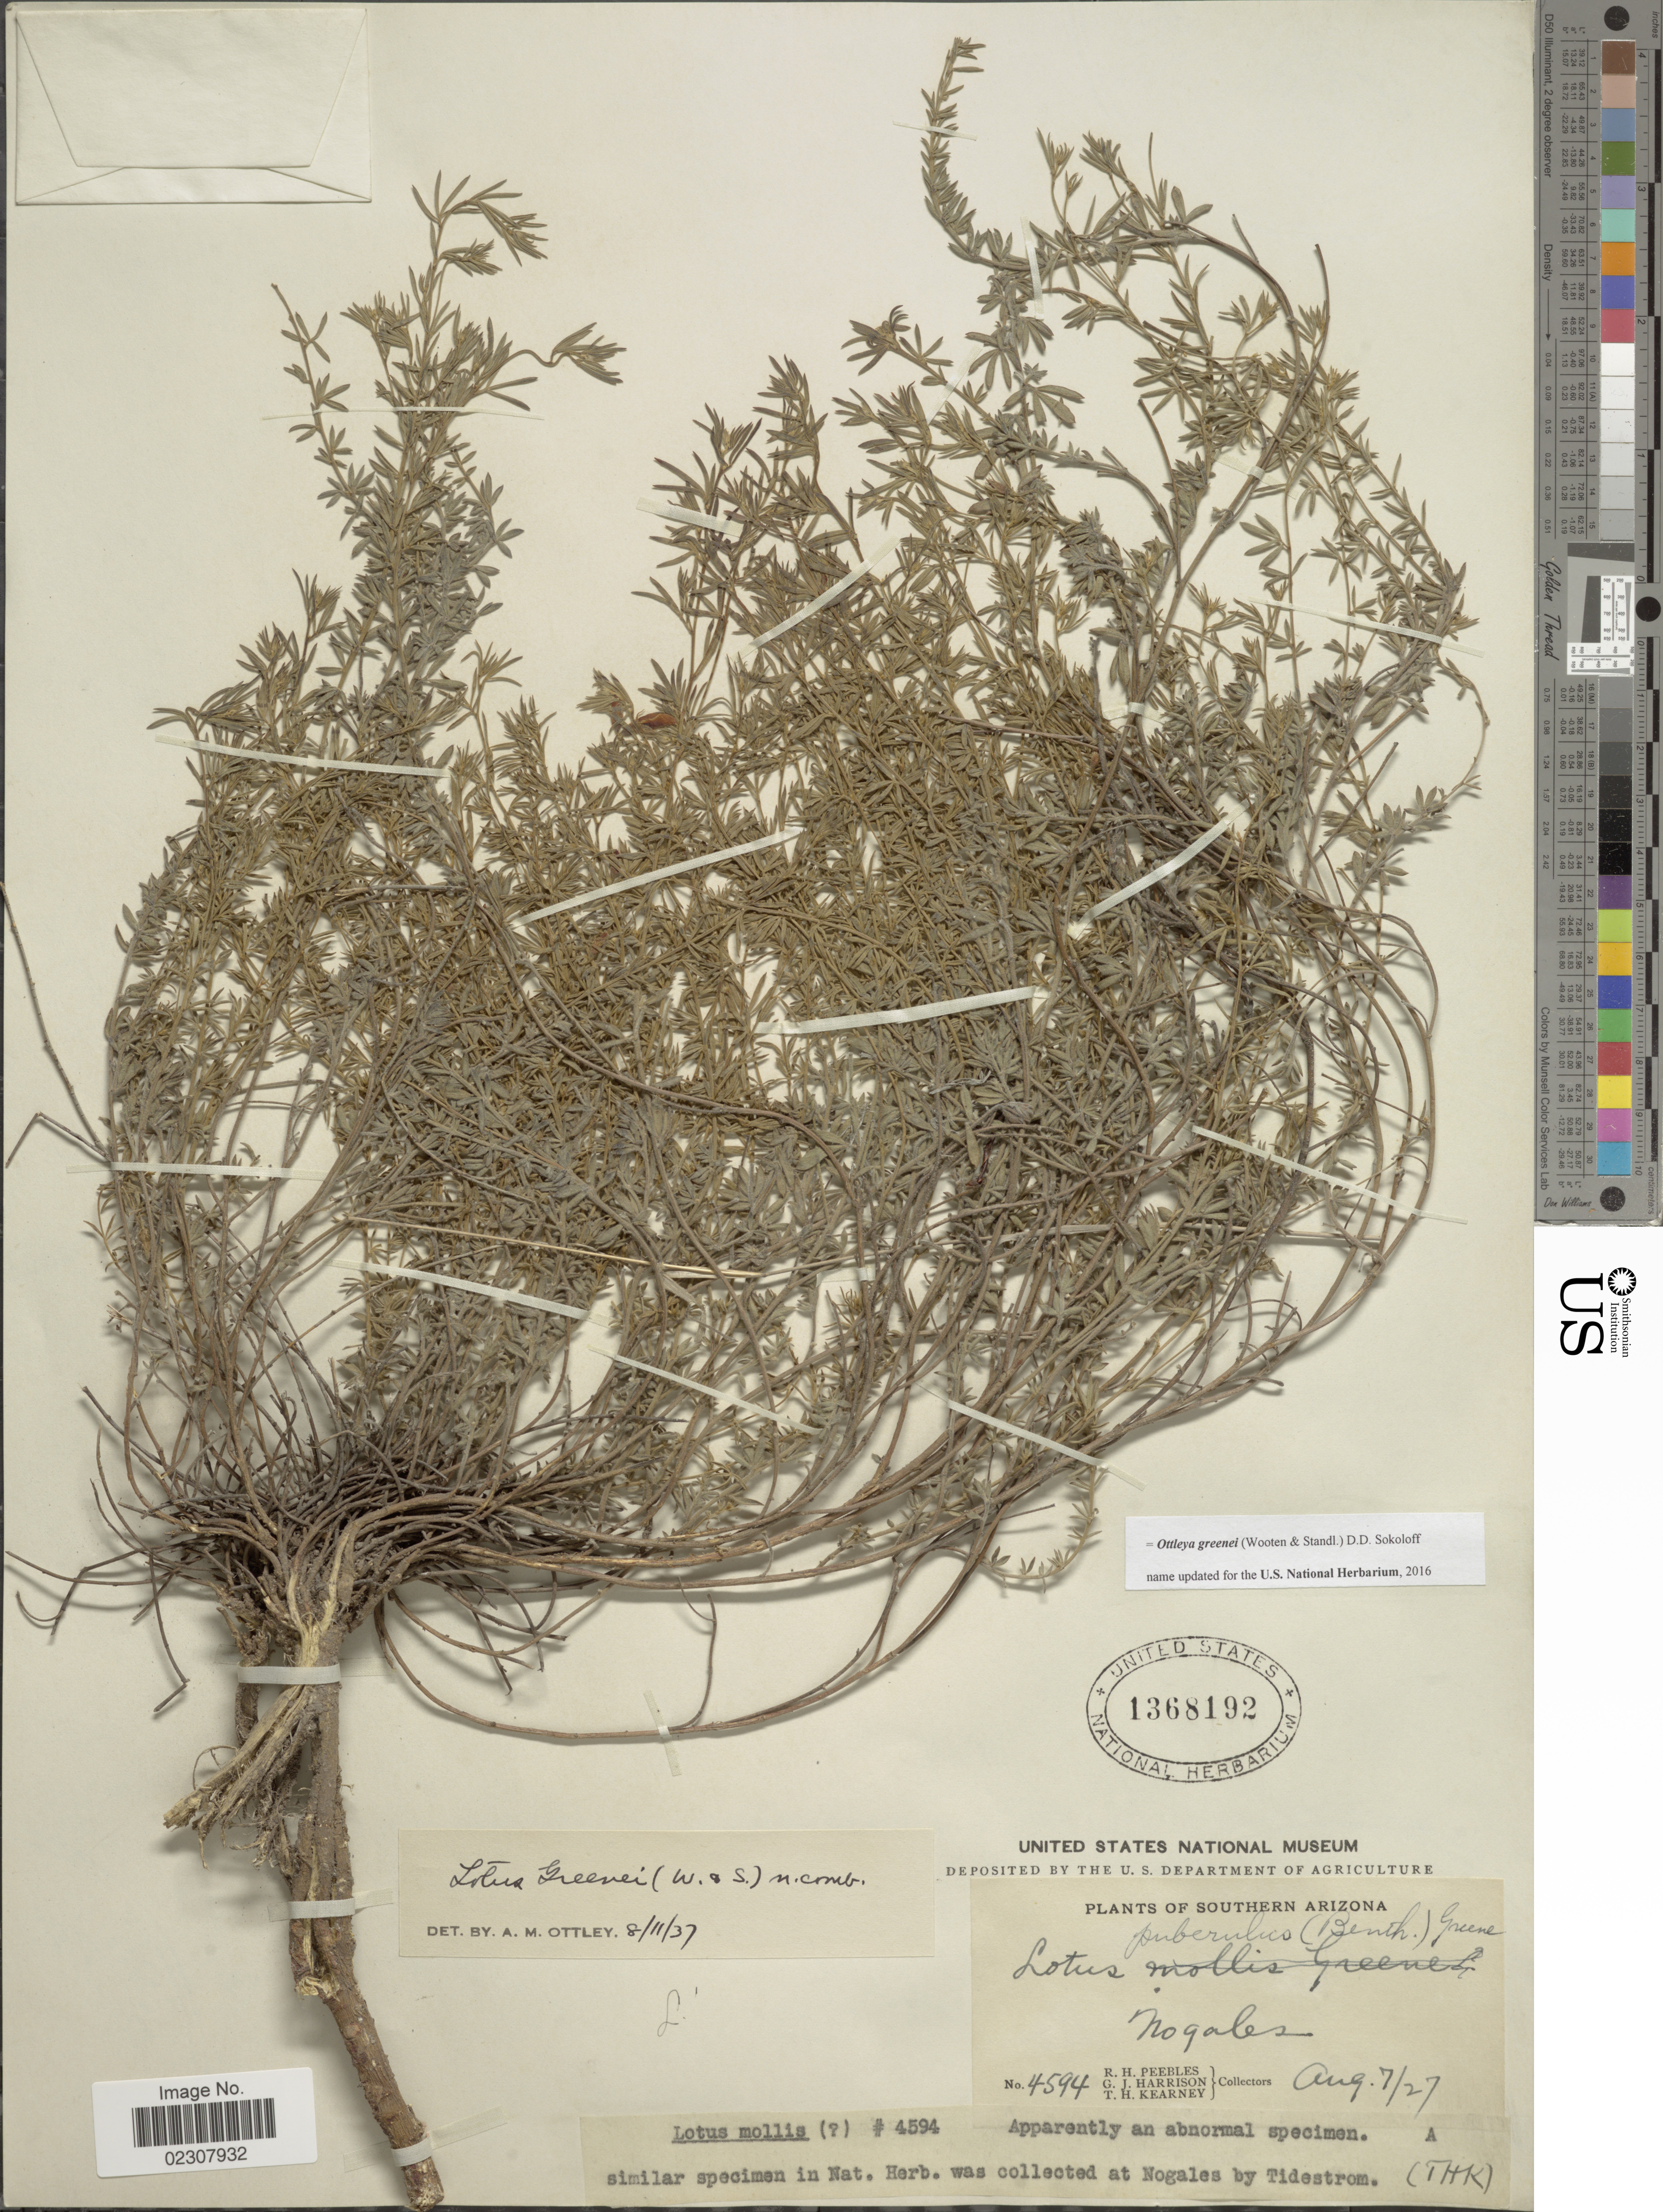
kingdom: Plantae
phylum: Tracheophyta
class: Magnoliopsida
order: Fabales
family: Fabaceae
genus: Ottleya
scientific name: Ottleya greenei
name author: (Wooten & Standl.) D.D. Sokoloff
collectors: R. H. Peebles, G. J. Harrison & T. H. Kearney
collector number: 4594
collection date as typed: Transcribed d/m/y: 7/8/27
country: United States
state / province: Arizona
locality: Southern Arizona, Nogales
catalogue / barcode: US 1368192